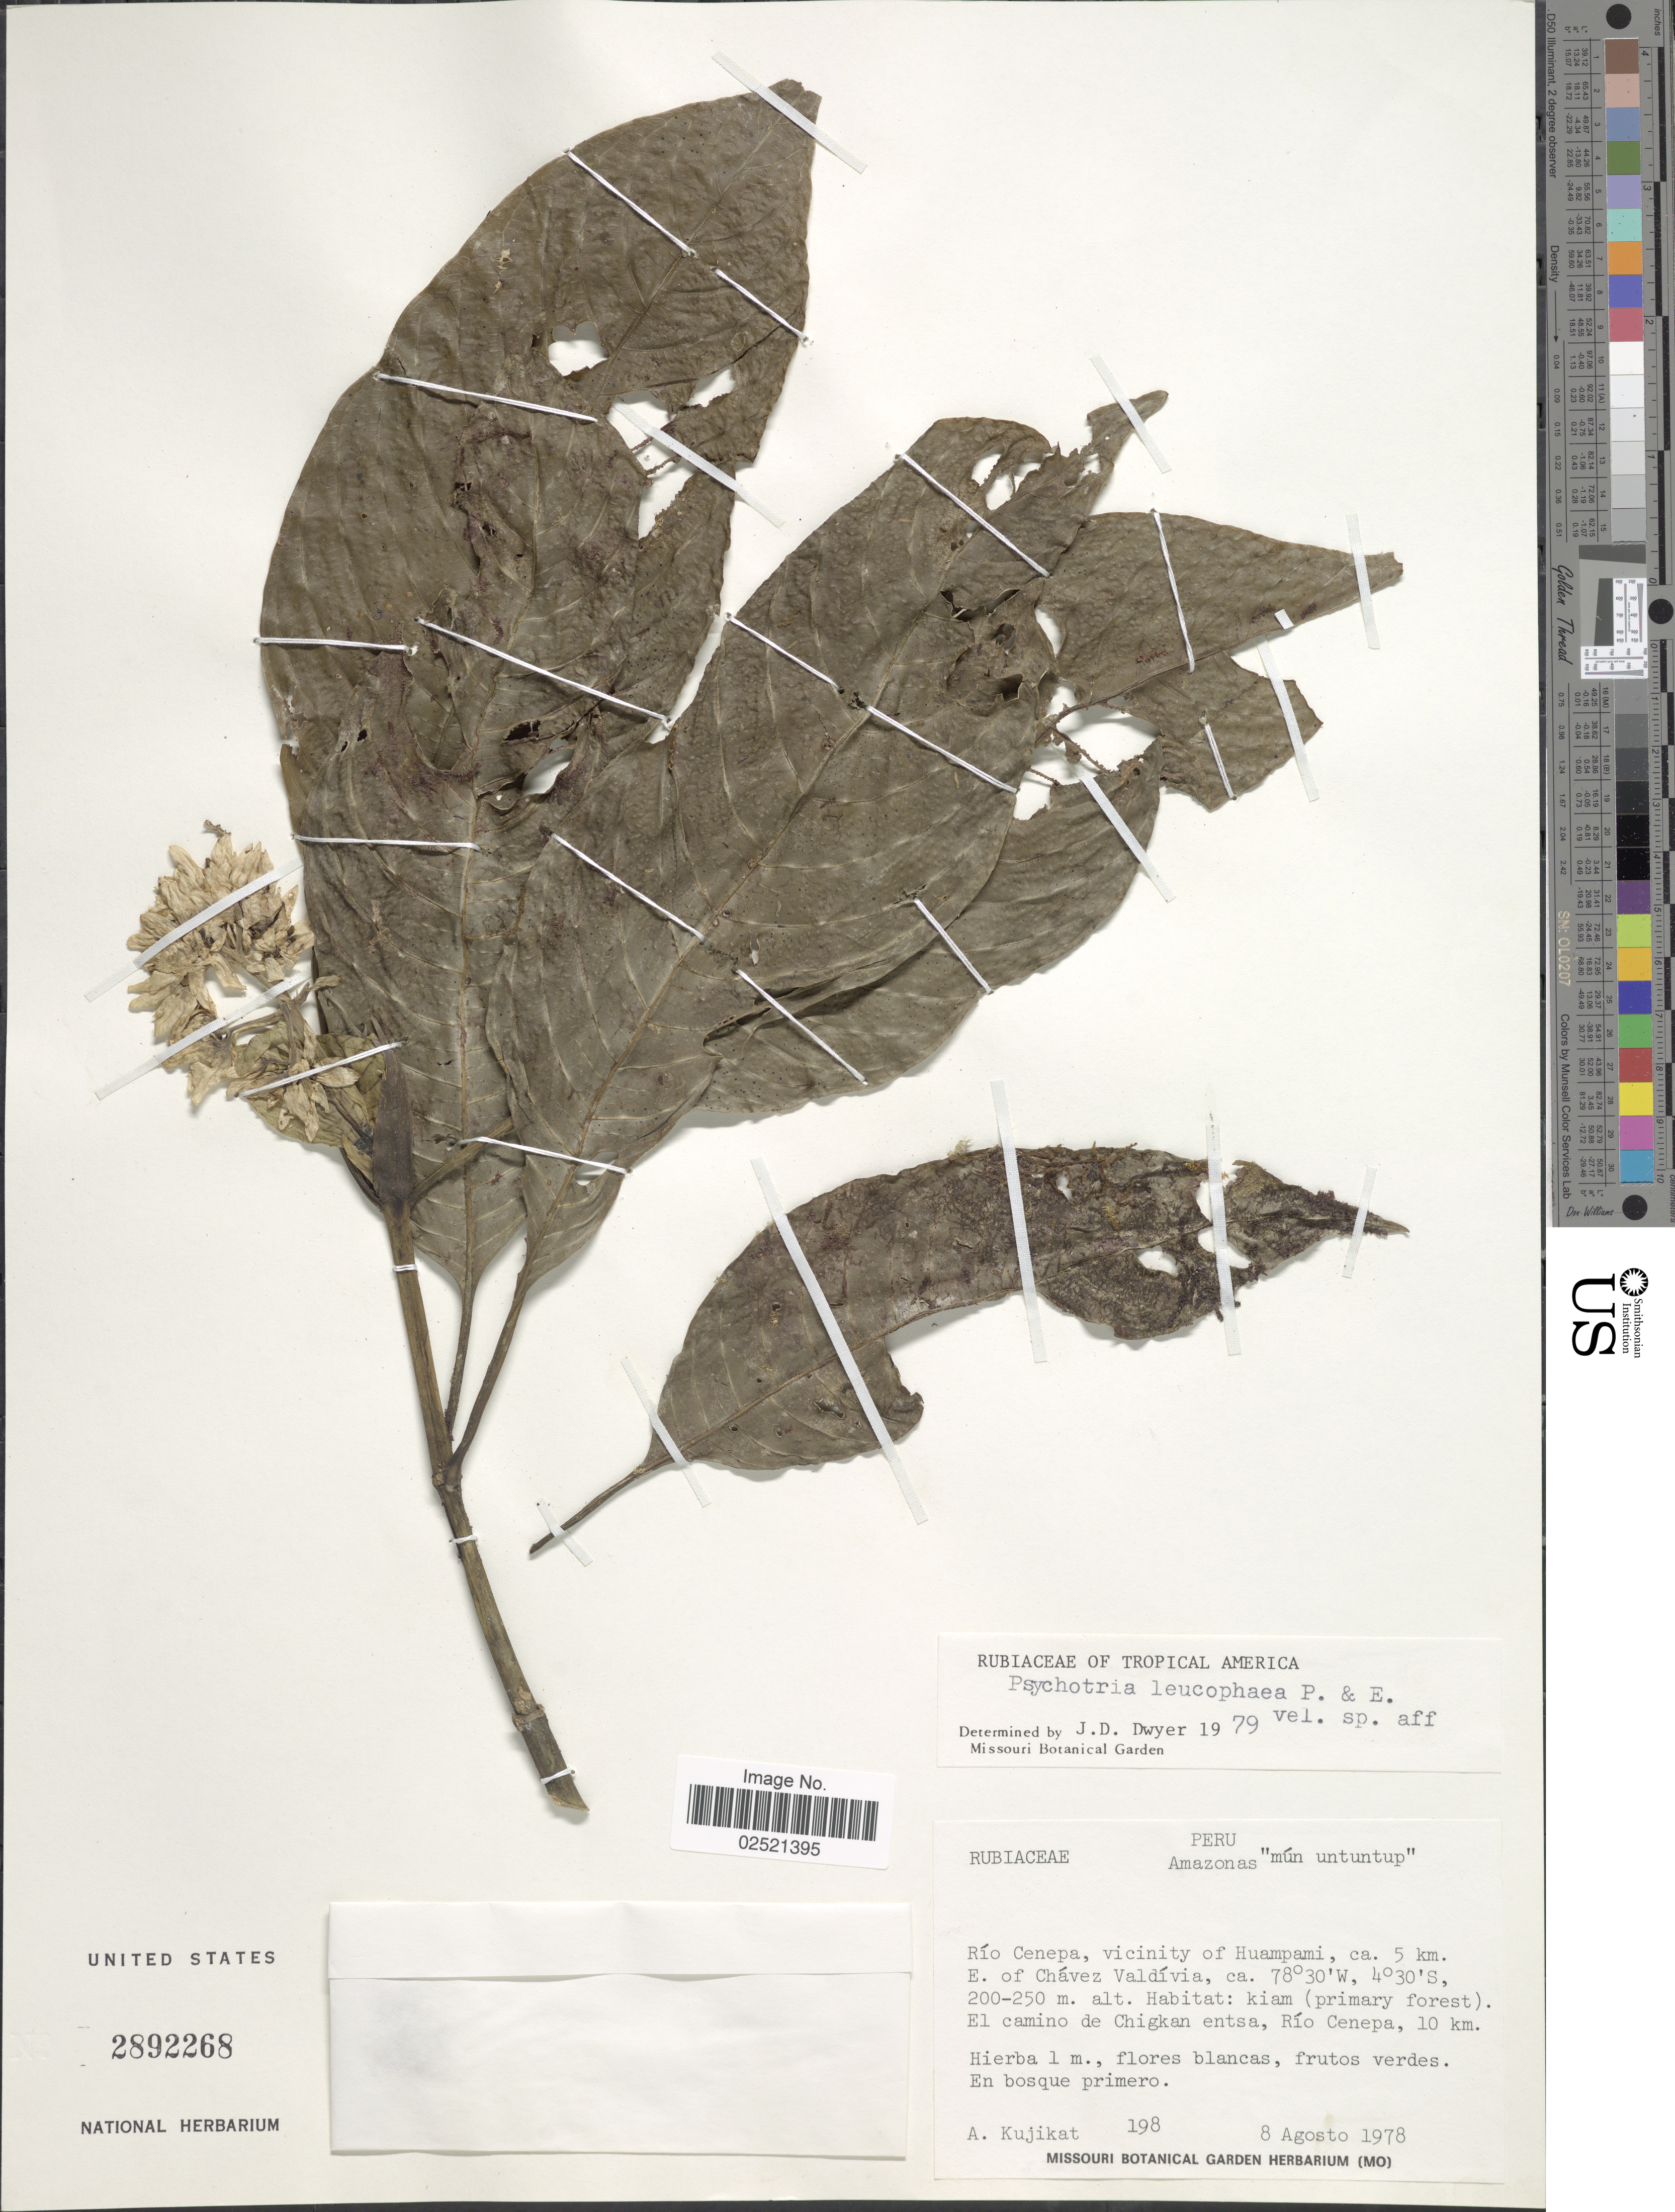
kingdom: Plantae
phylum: Tracheophyta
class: Magnoliopsida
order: Gentianales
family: Rubiaceae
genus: Psychotria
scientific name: Psychotria leucophaea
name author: Poepp.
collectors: A. Kujikat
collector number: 198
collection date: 1978-08-08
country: Peru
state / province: Amazonas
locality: mun untuntup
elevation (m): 200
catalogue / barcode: US 2892268